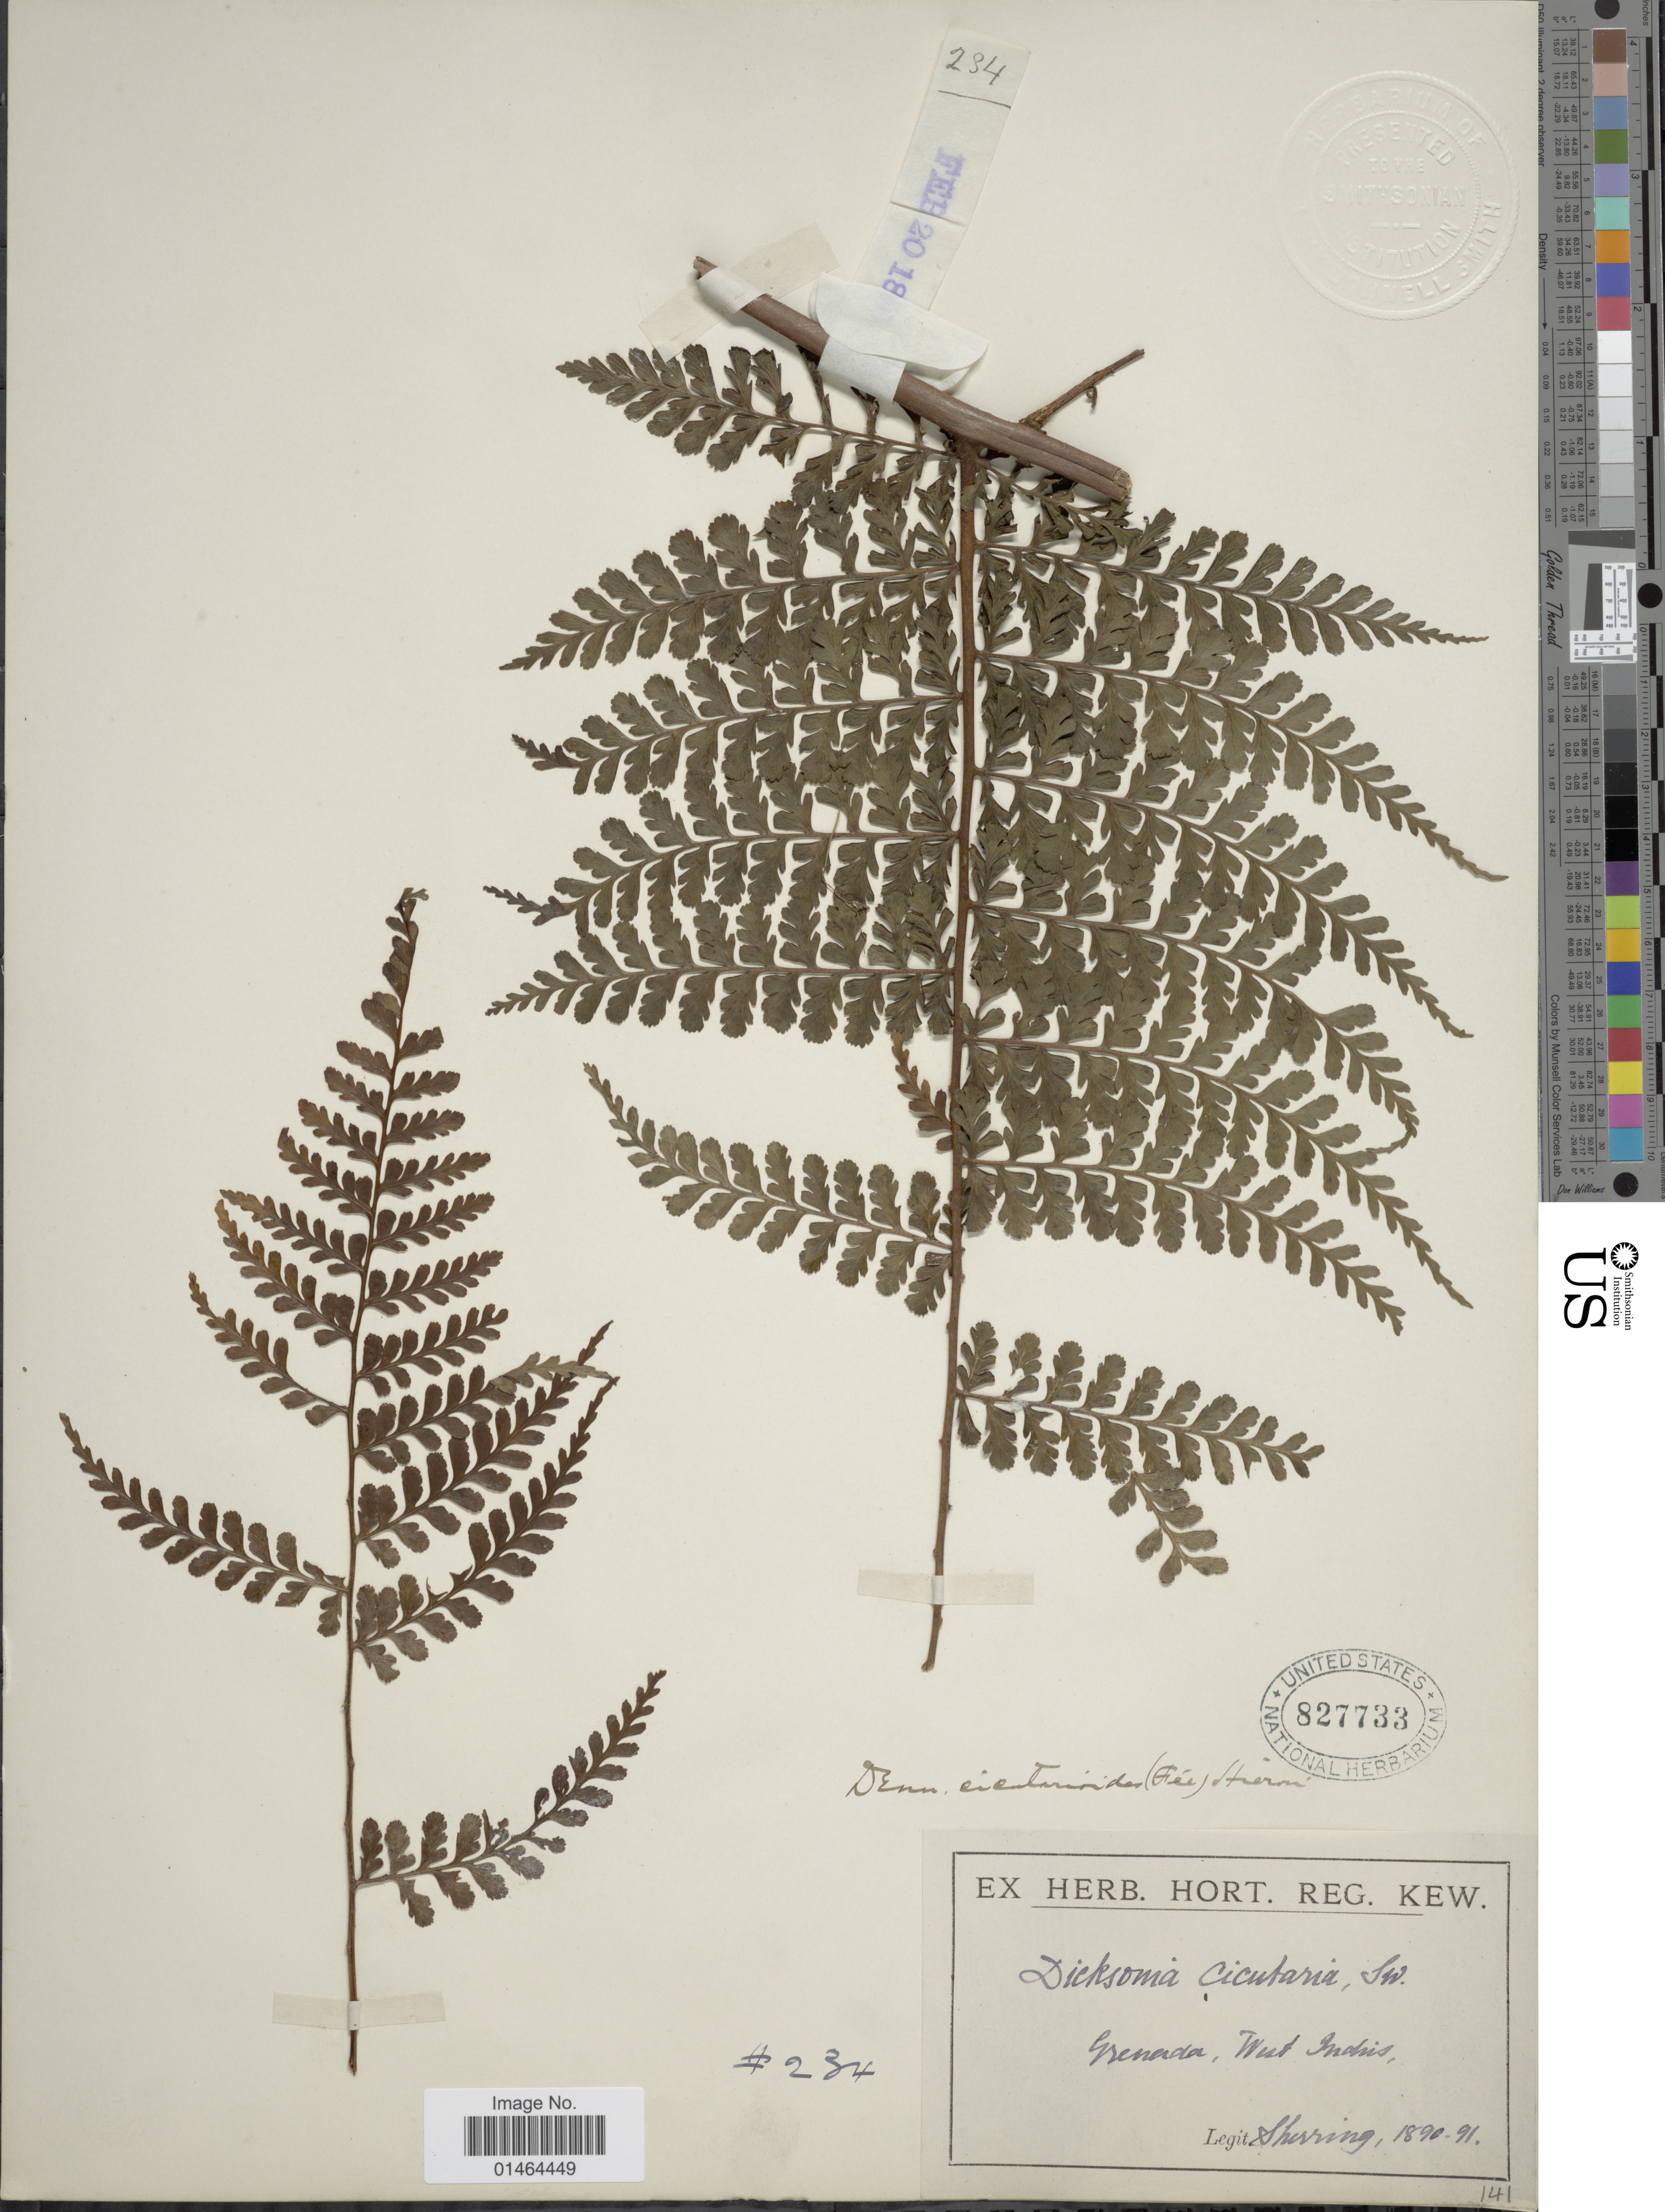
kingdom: Plantae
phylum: Tracheophyta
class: Polypodiopsida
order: Polypodiales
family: Dennstaedtiaceae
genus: Dennstaedtia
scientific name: Dennstaedtia dissecta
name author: (Sw.) T. Moore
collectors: Sherring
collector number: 234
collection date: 1890/1891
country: Grenada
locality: West Indies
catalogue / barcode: US 827733